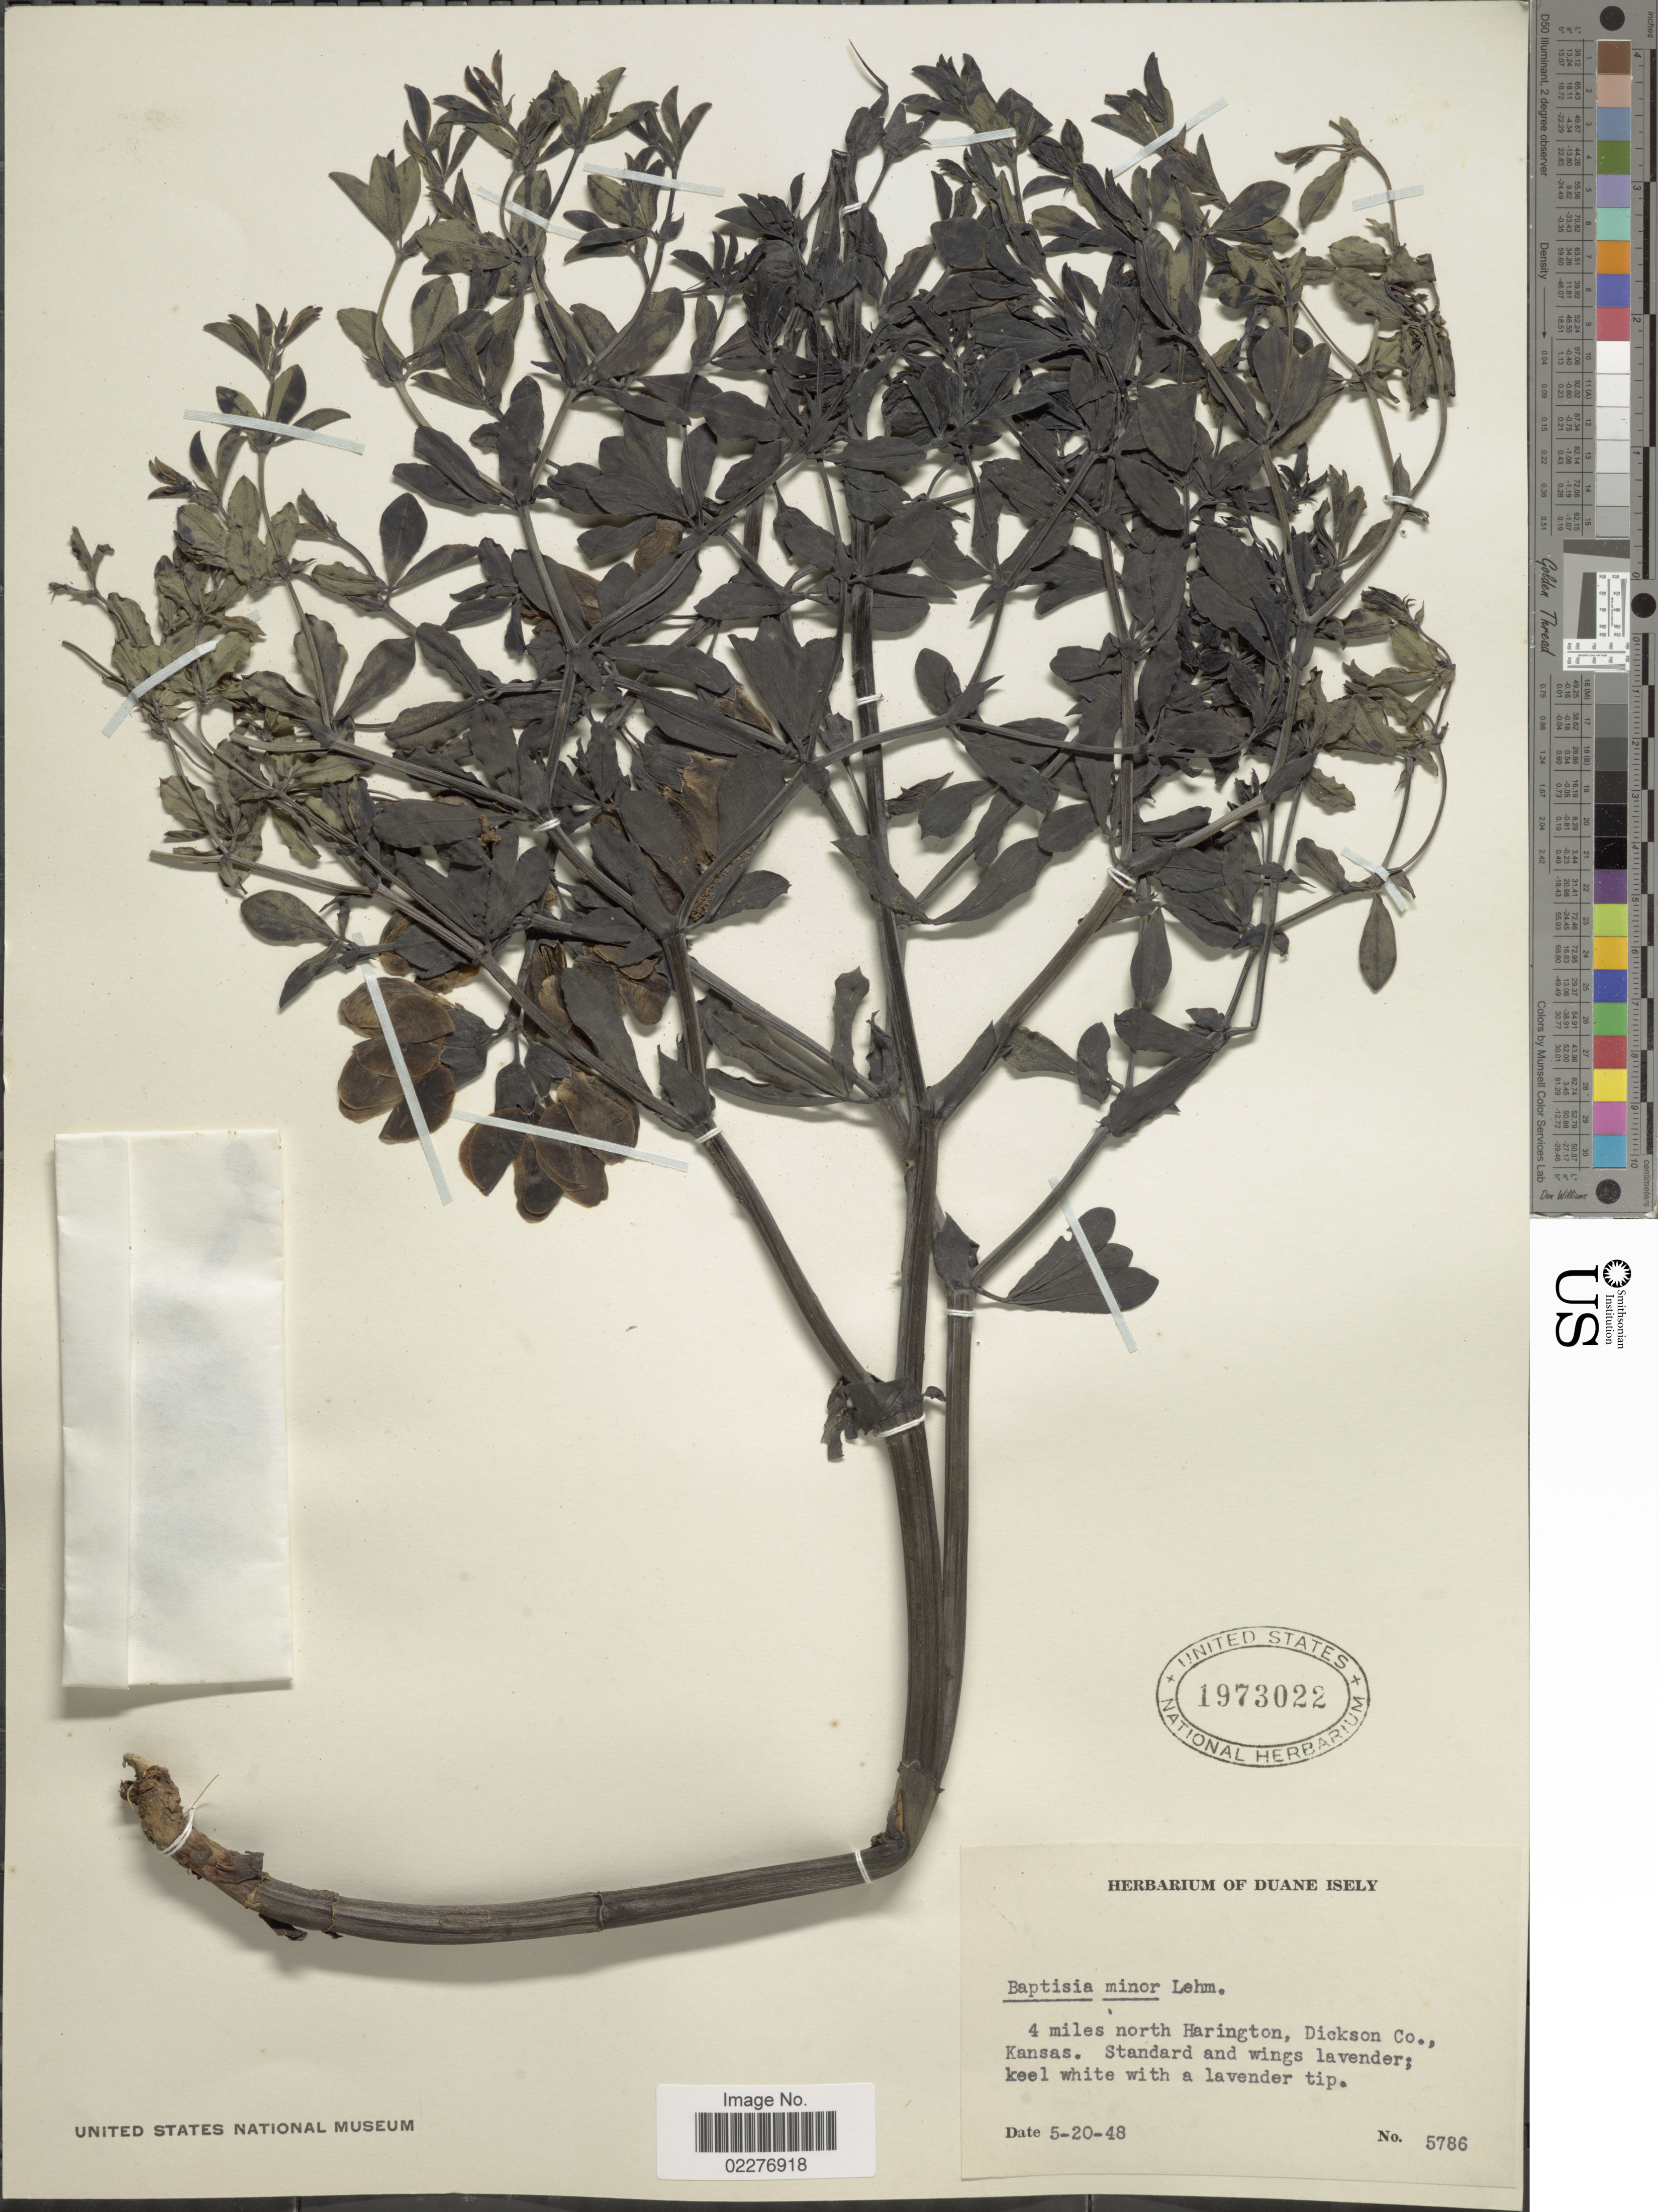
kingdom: Plantae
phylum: Tracheophyta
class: Magnoliopsida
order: Fabales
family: Fabaceae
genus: Baptisia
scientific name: Baptisia minor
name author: Lehm.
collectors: ex. herb. Duane Isely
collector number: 5786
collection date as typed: Transcribed d/m/y: 20/5/48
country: United States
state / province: Kansas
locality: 4 miles north Harington, Dickson Co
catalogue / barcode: US 1973022